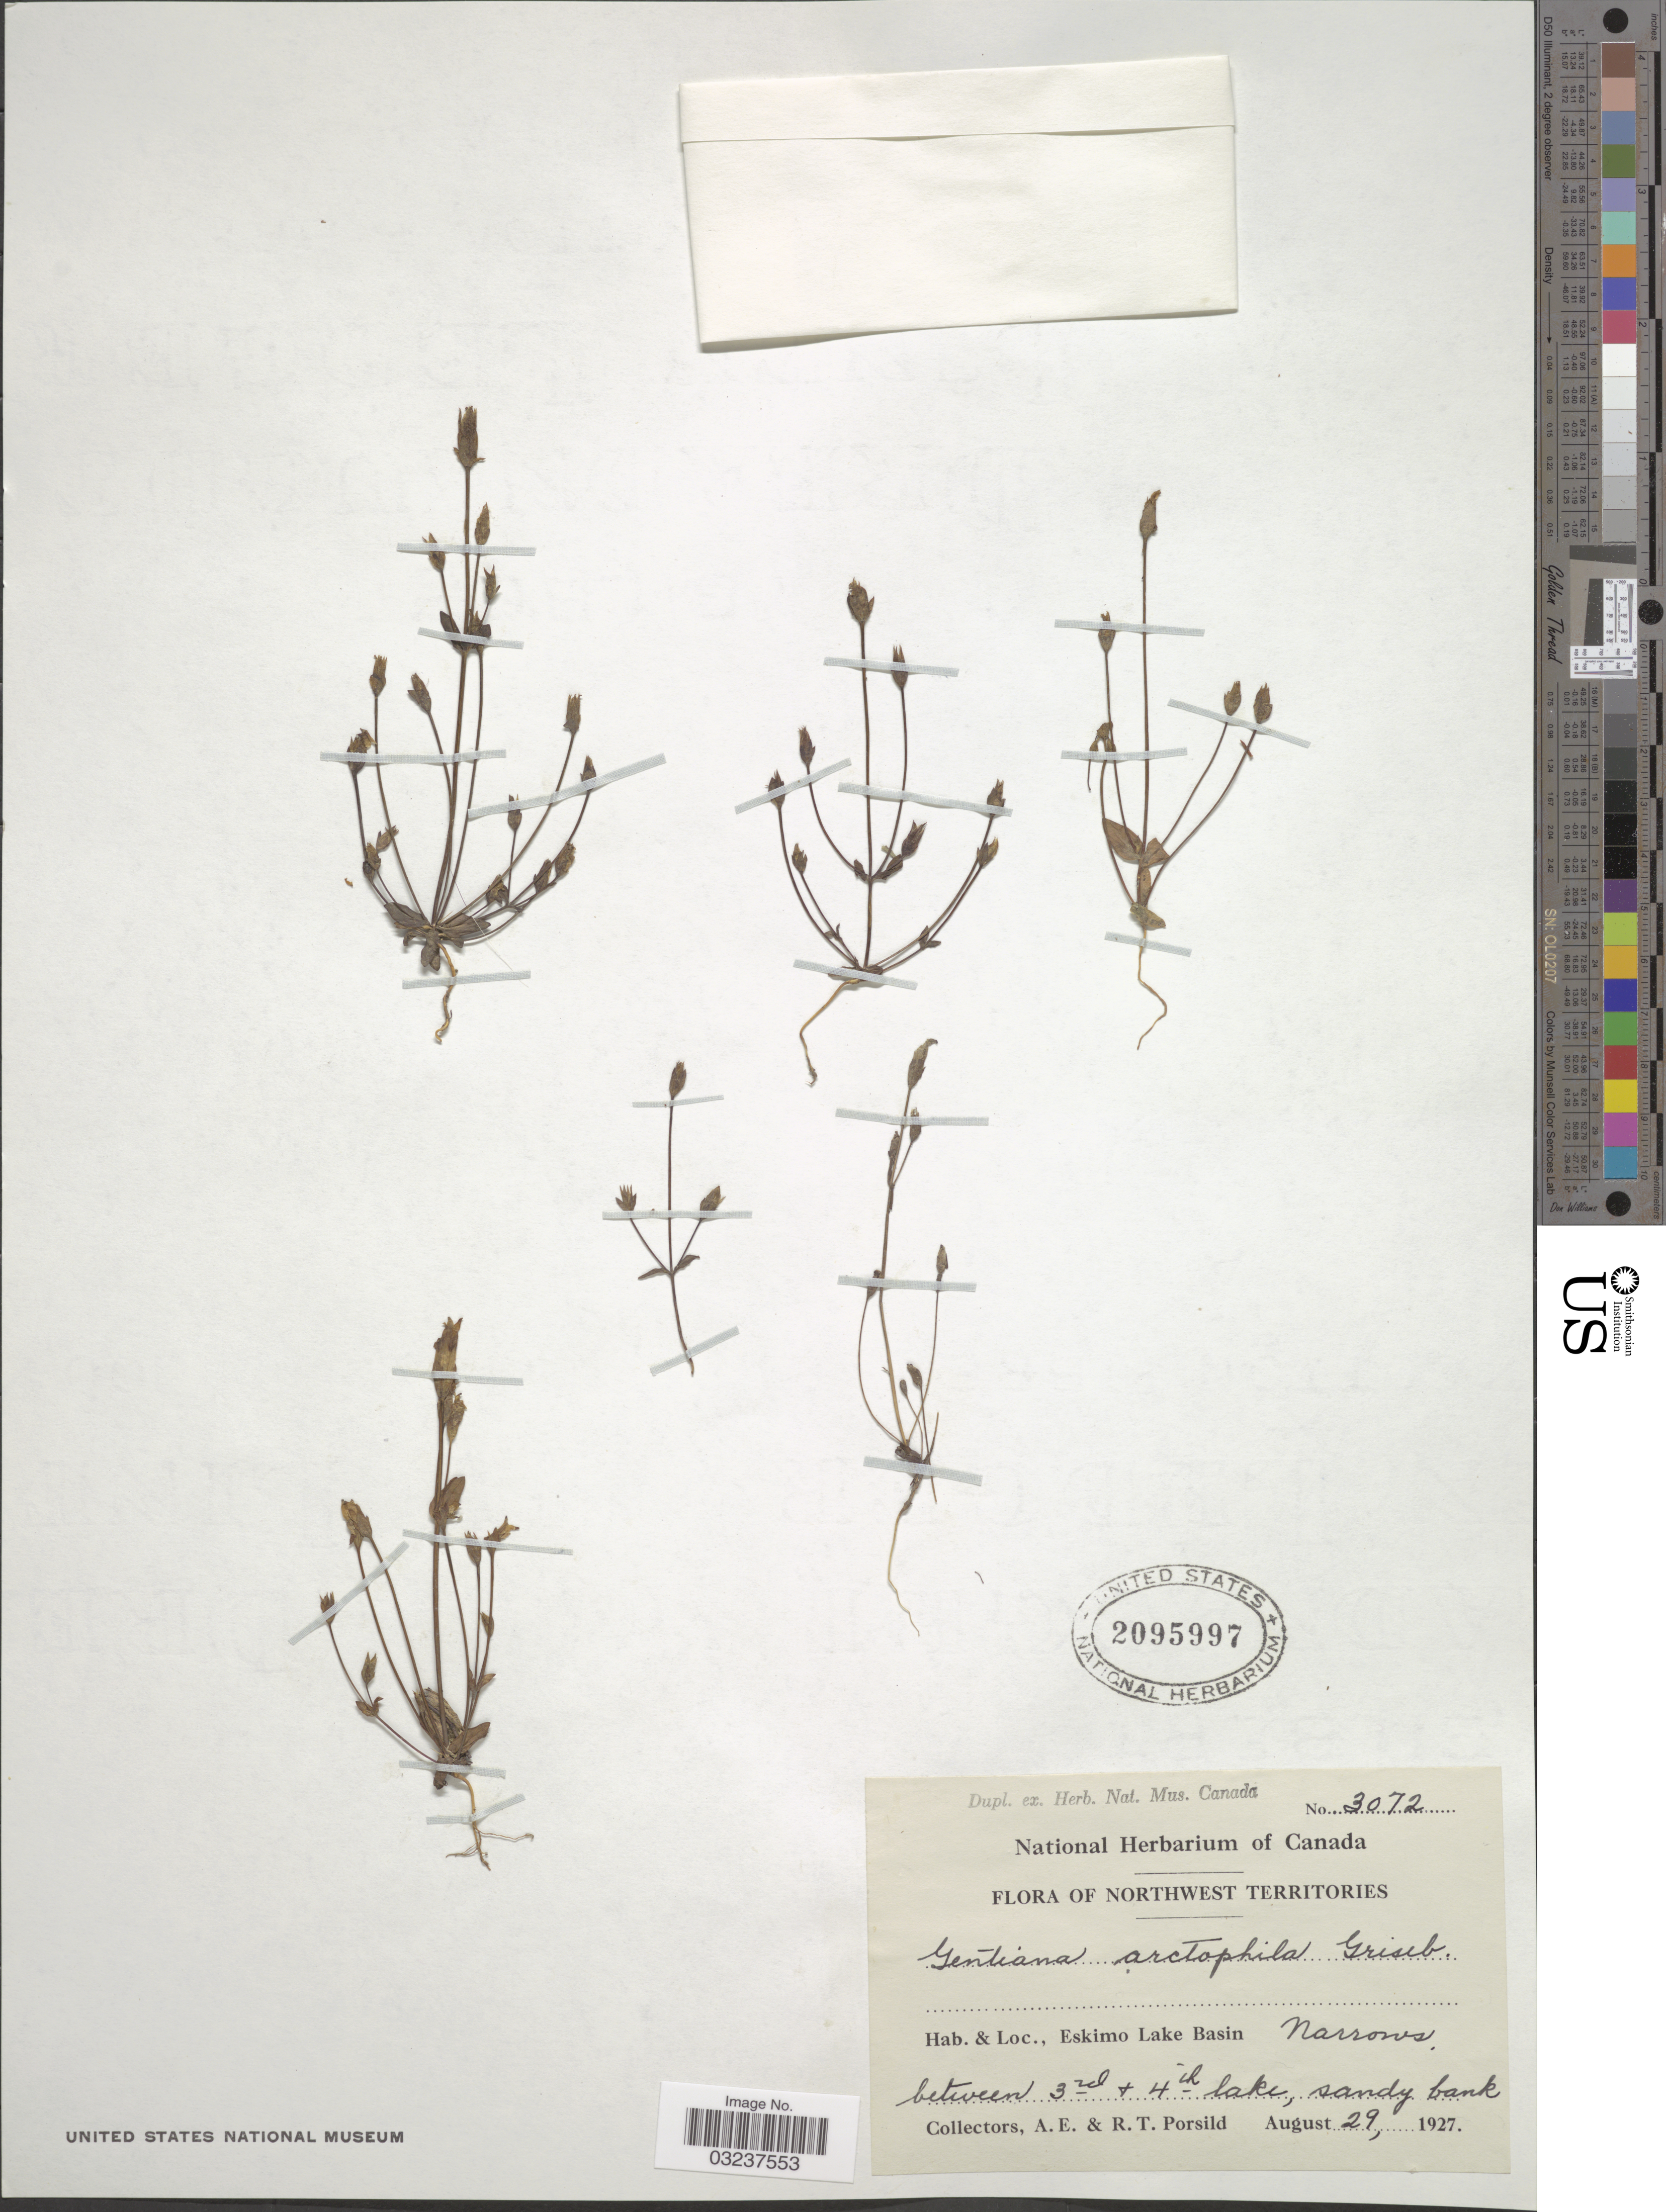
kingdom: Plantae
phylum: Tracheophyta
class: Magnoliopsida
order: Gentianales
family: Gentianaceae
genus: Gentianella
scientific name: Gentianella propinqua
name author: (Richardson) J.M. Gillett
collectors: A. E. Porsild & R. T. Porsild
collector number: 3072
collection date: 1927-08-29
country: Canada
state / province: Northwest Territories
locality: Eskimo Lake Basin, Narrows between 3rd & 4th lake.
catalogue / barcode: US 2095997